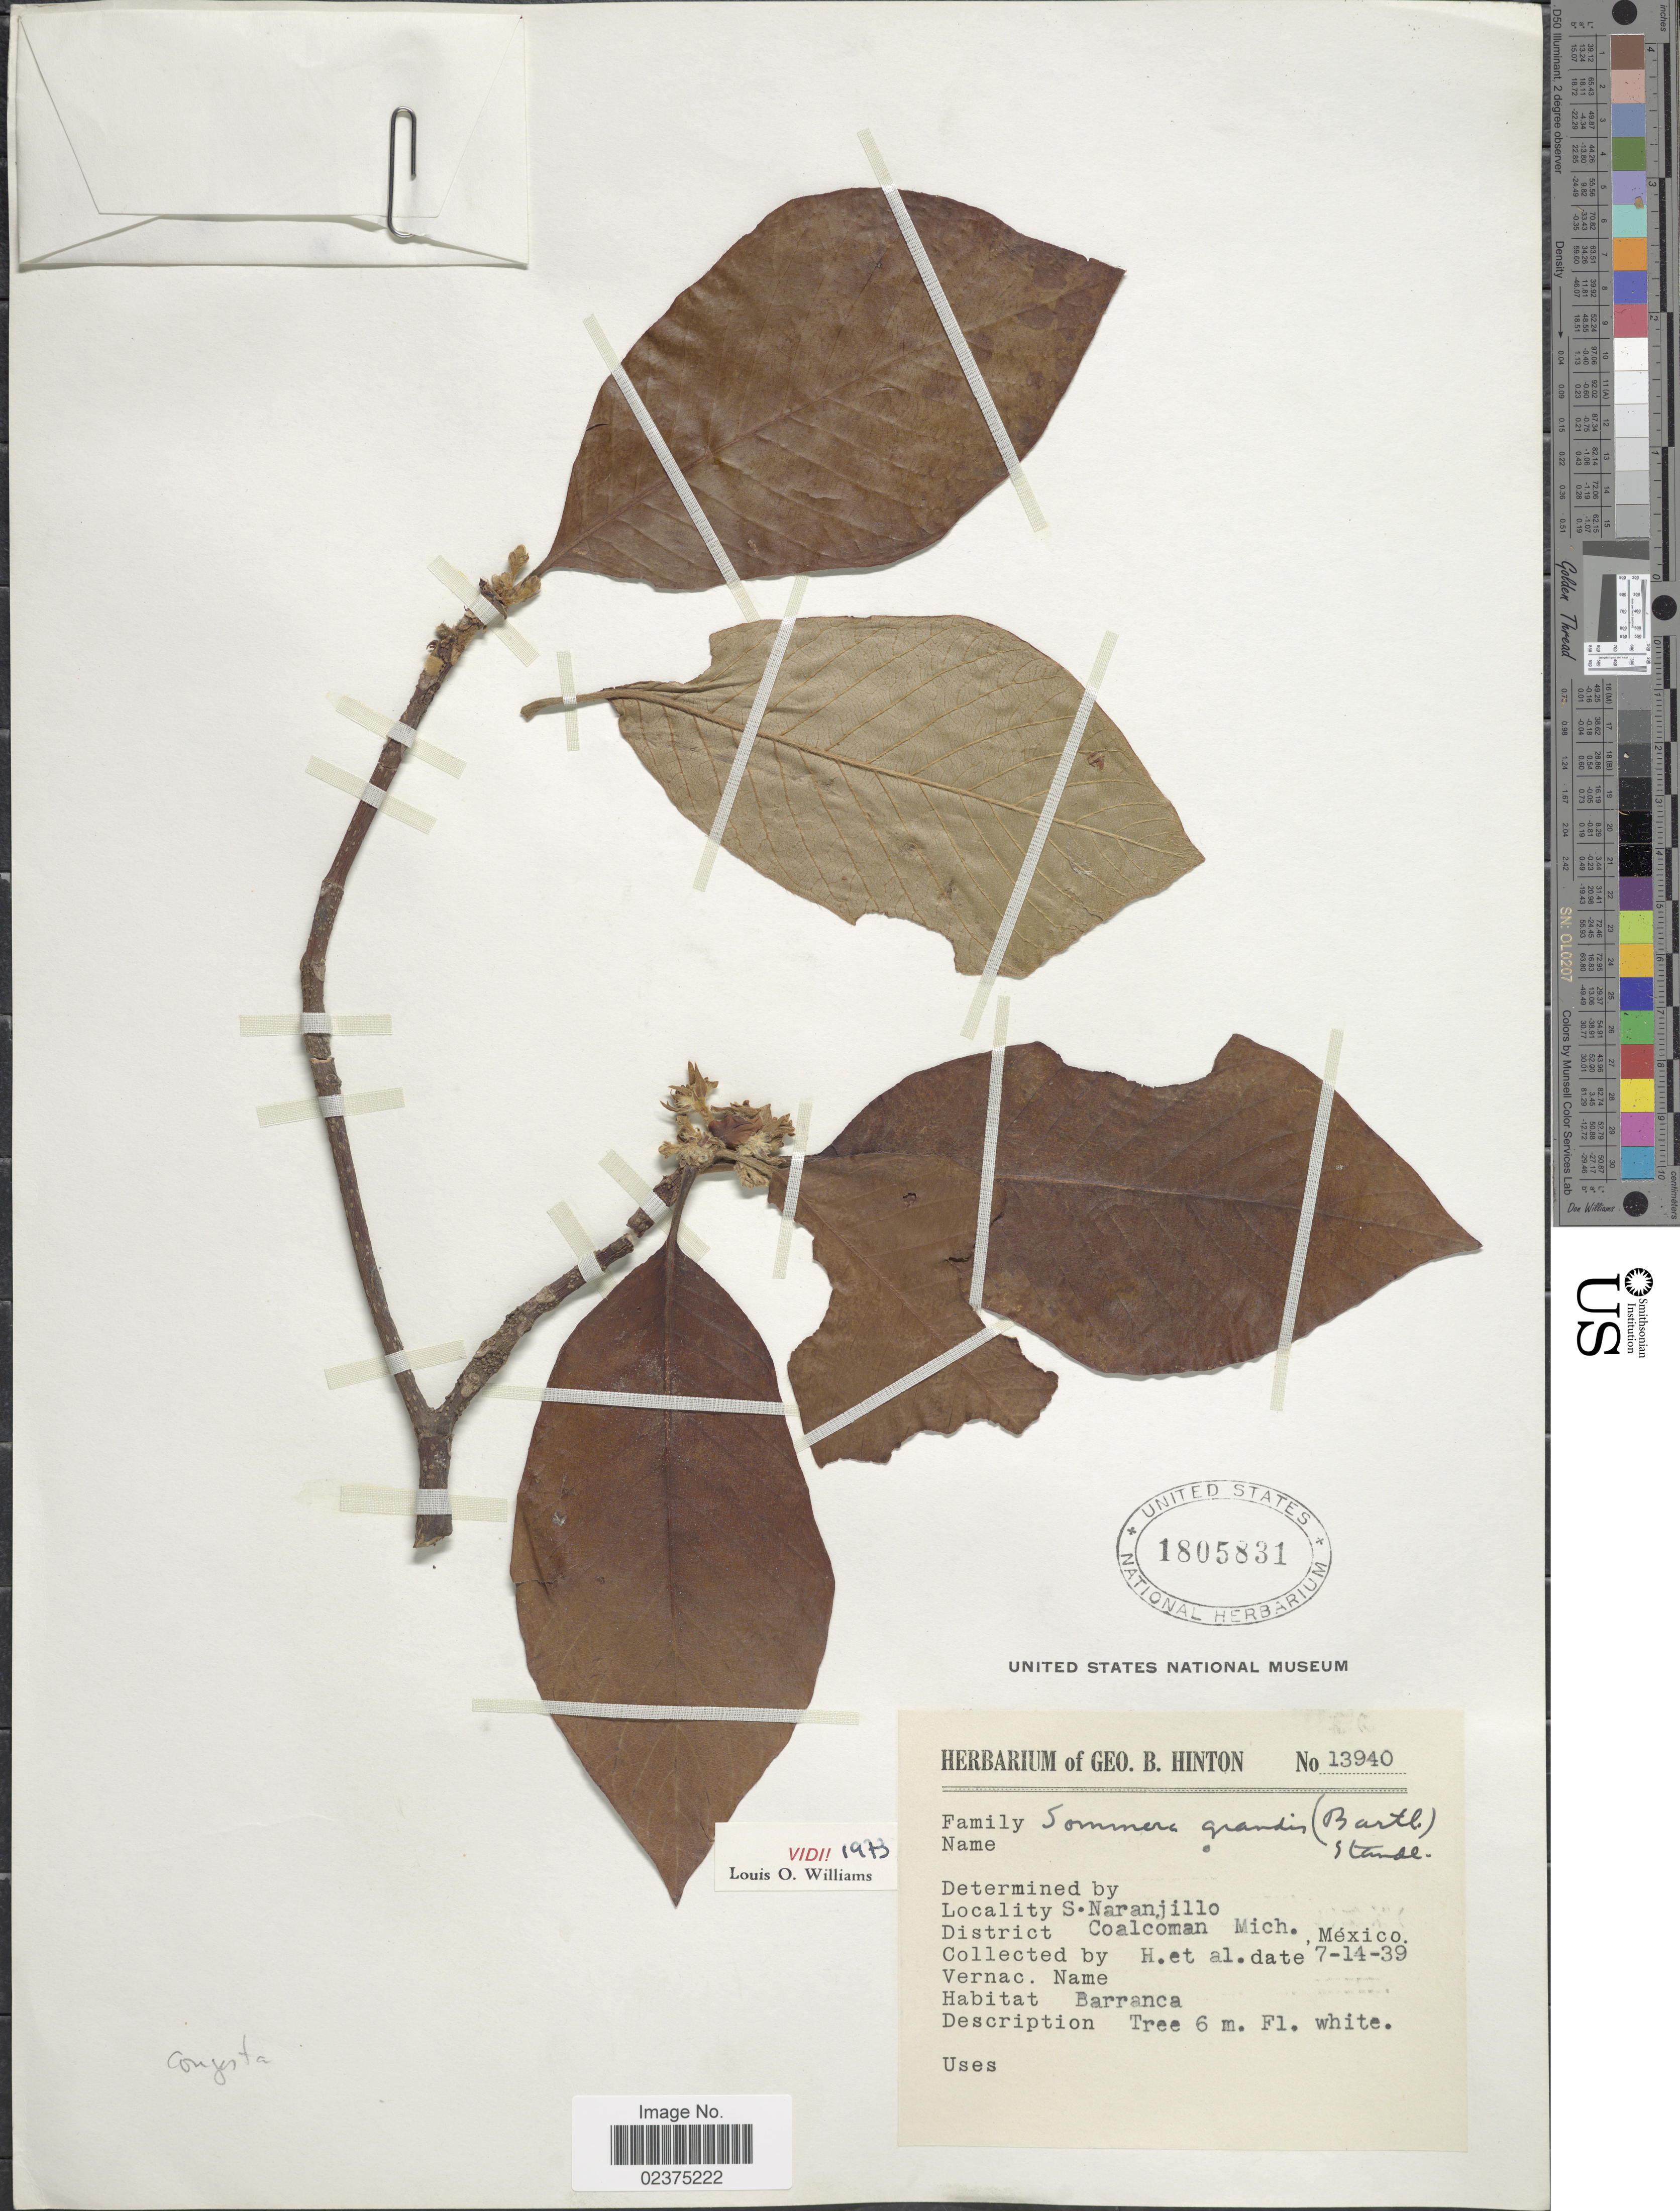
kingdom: Plantae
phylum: Tracheophyta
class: Magnoliopsida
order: Gentianales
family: Rubiaceae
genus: Sommera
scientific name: Sommera grandis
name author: (Bartl. ex DC.) Standl.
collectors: G. B. Hinton & et al.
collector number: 13940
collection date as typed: Transcribed d/m/y: 14/7/39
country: Mexico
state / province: Michoacán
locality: S. Naranjillo, District Coalcoman, Barranca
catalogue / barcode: US 1805831